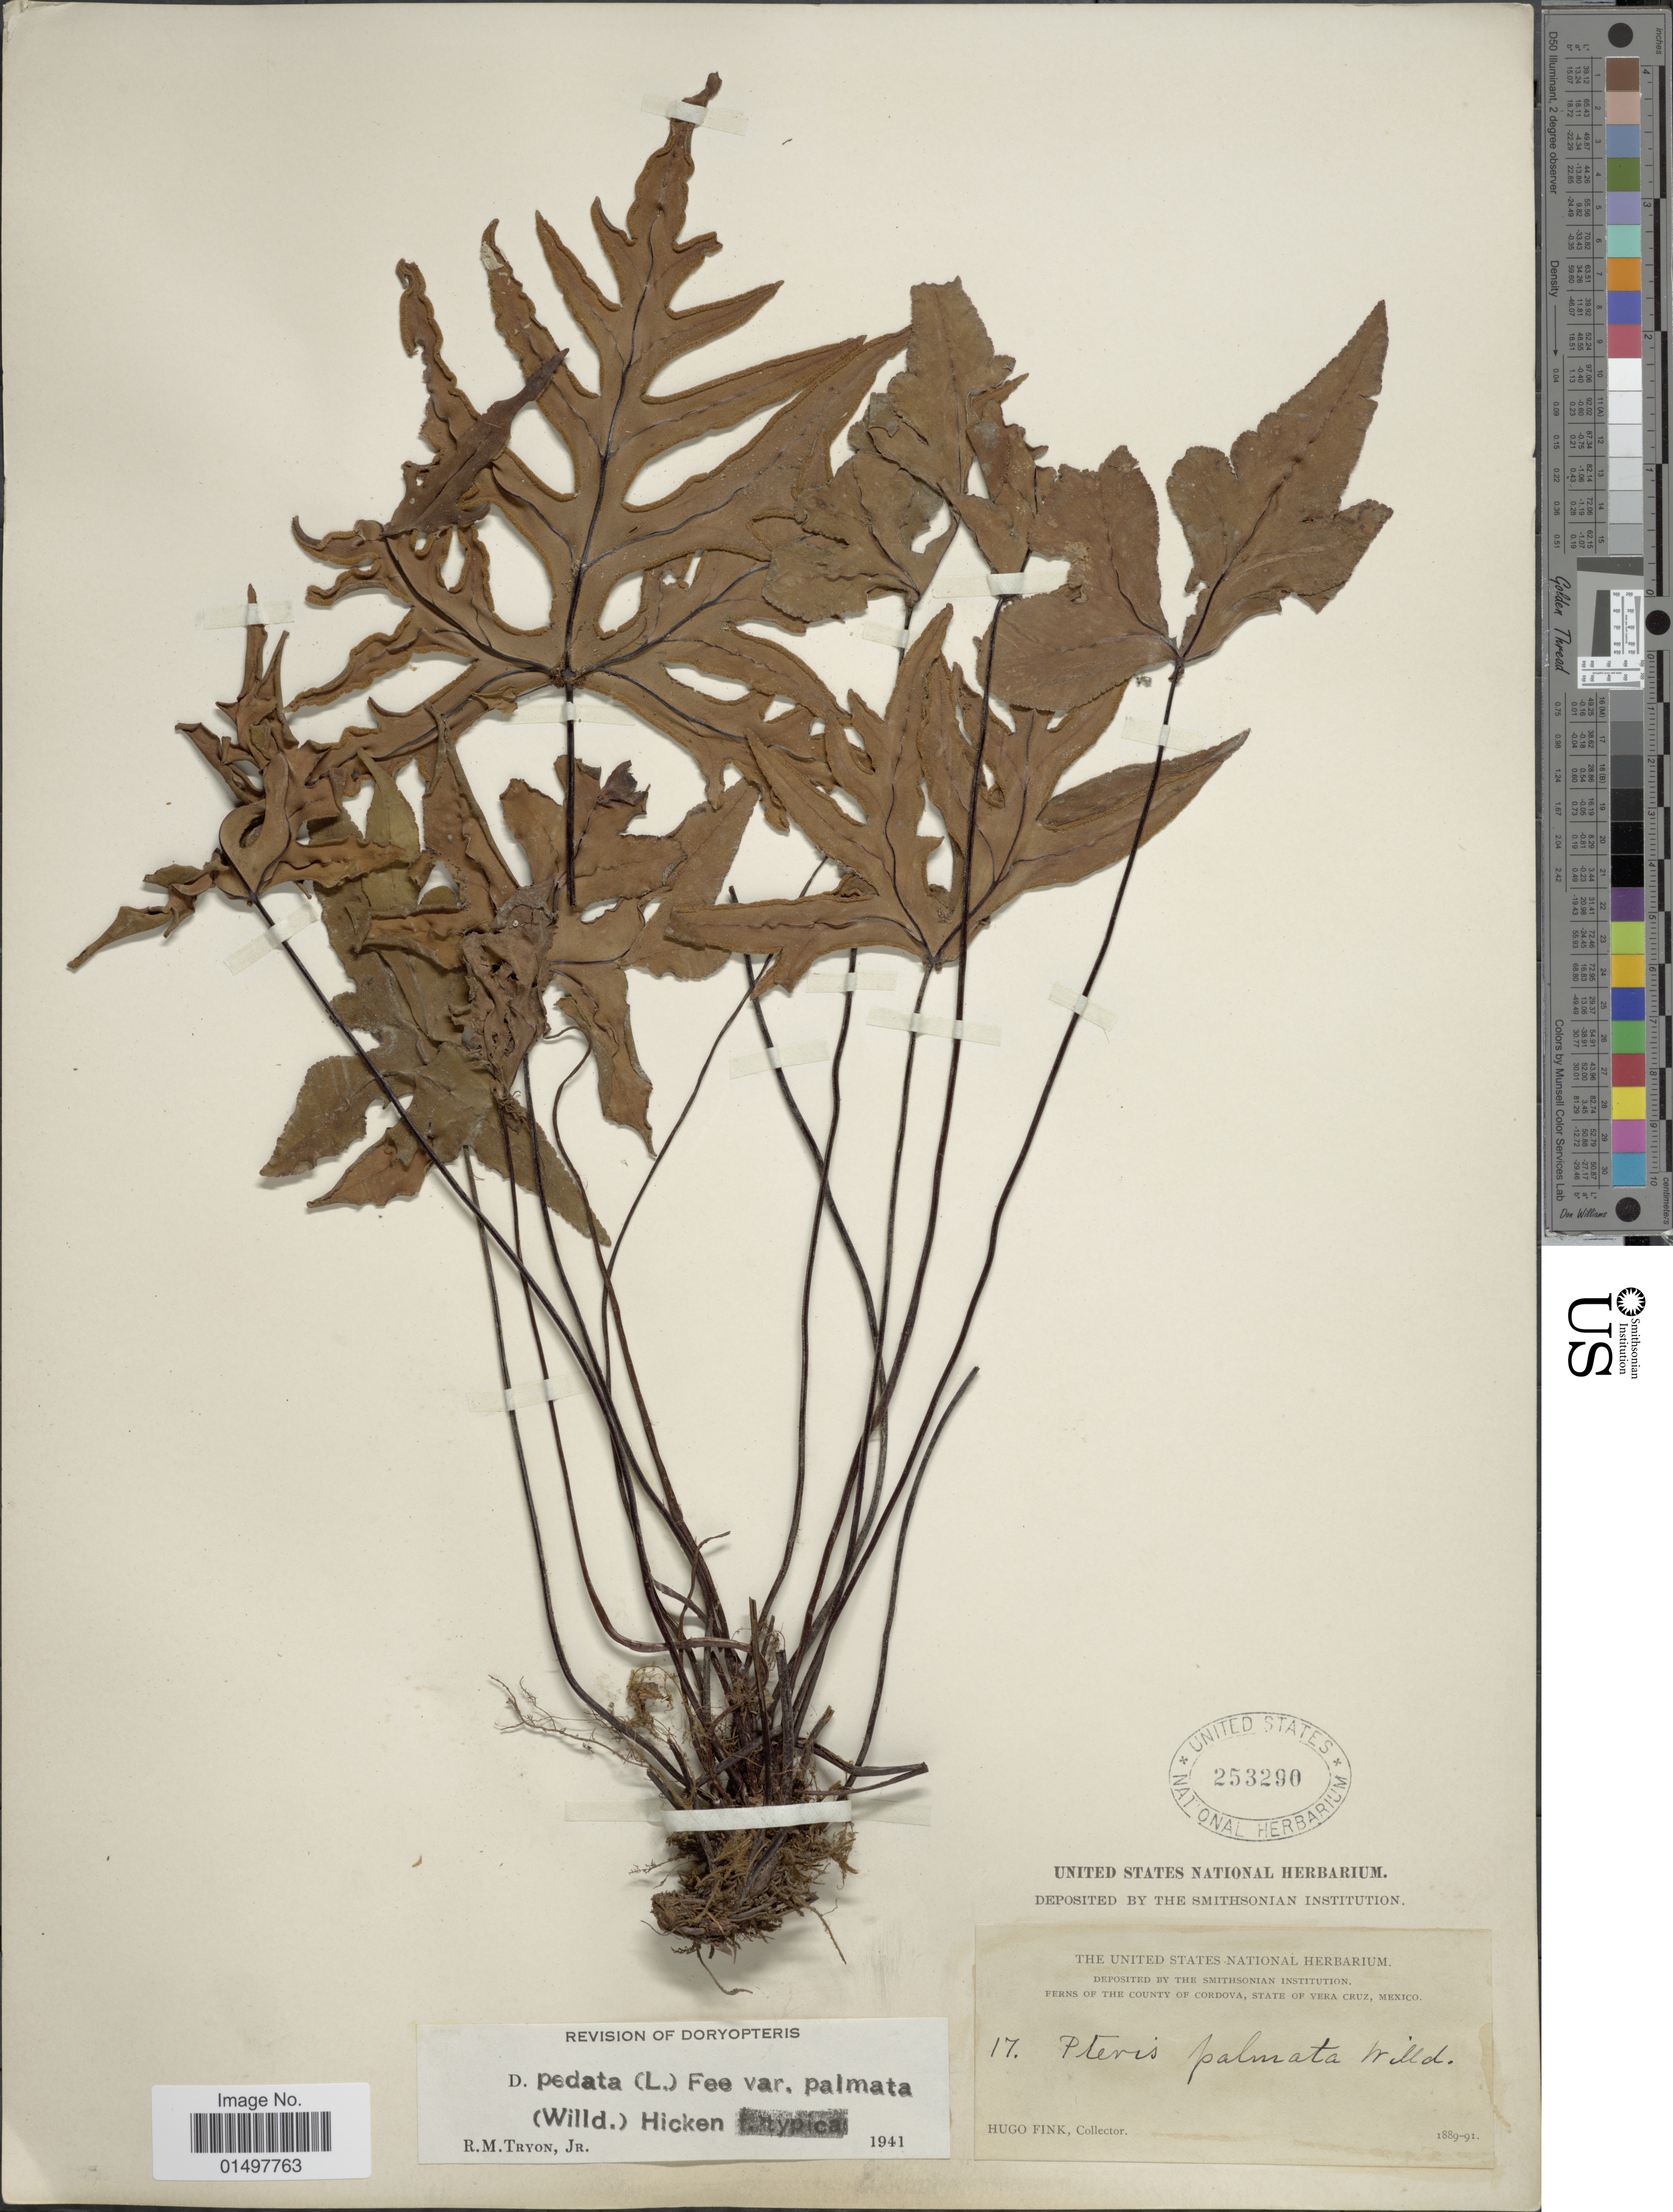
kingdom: Plantae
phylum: Tracheophyta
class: Polypodiopsida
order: Polypodiales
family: Pteridaceae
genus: Doryopteris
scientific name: Doryopteris pedata var. palmata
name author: (Willd.) Hicken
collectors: H. Fink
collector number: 17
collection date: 1889/1891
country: Mexico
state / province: Veracruz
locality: The Country of Cordova, State of Vera Cruz.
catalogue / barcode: US 253290